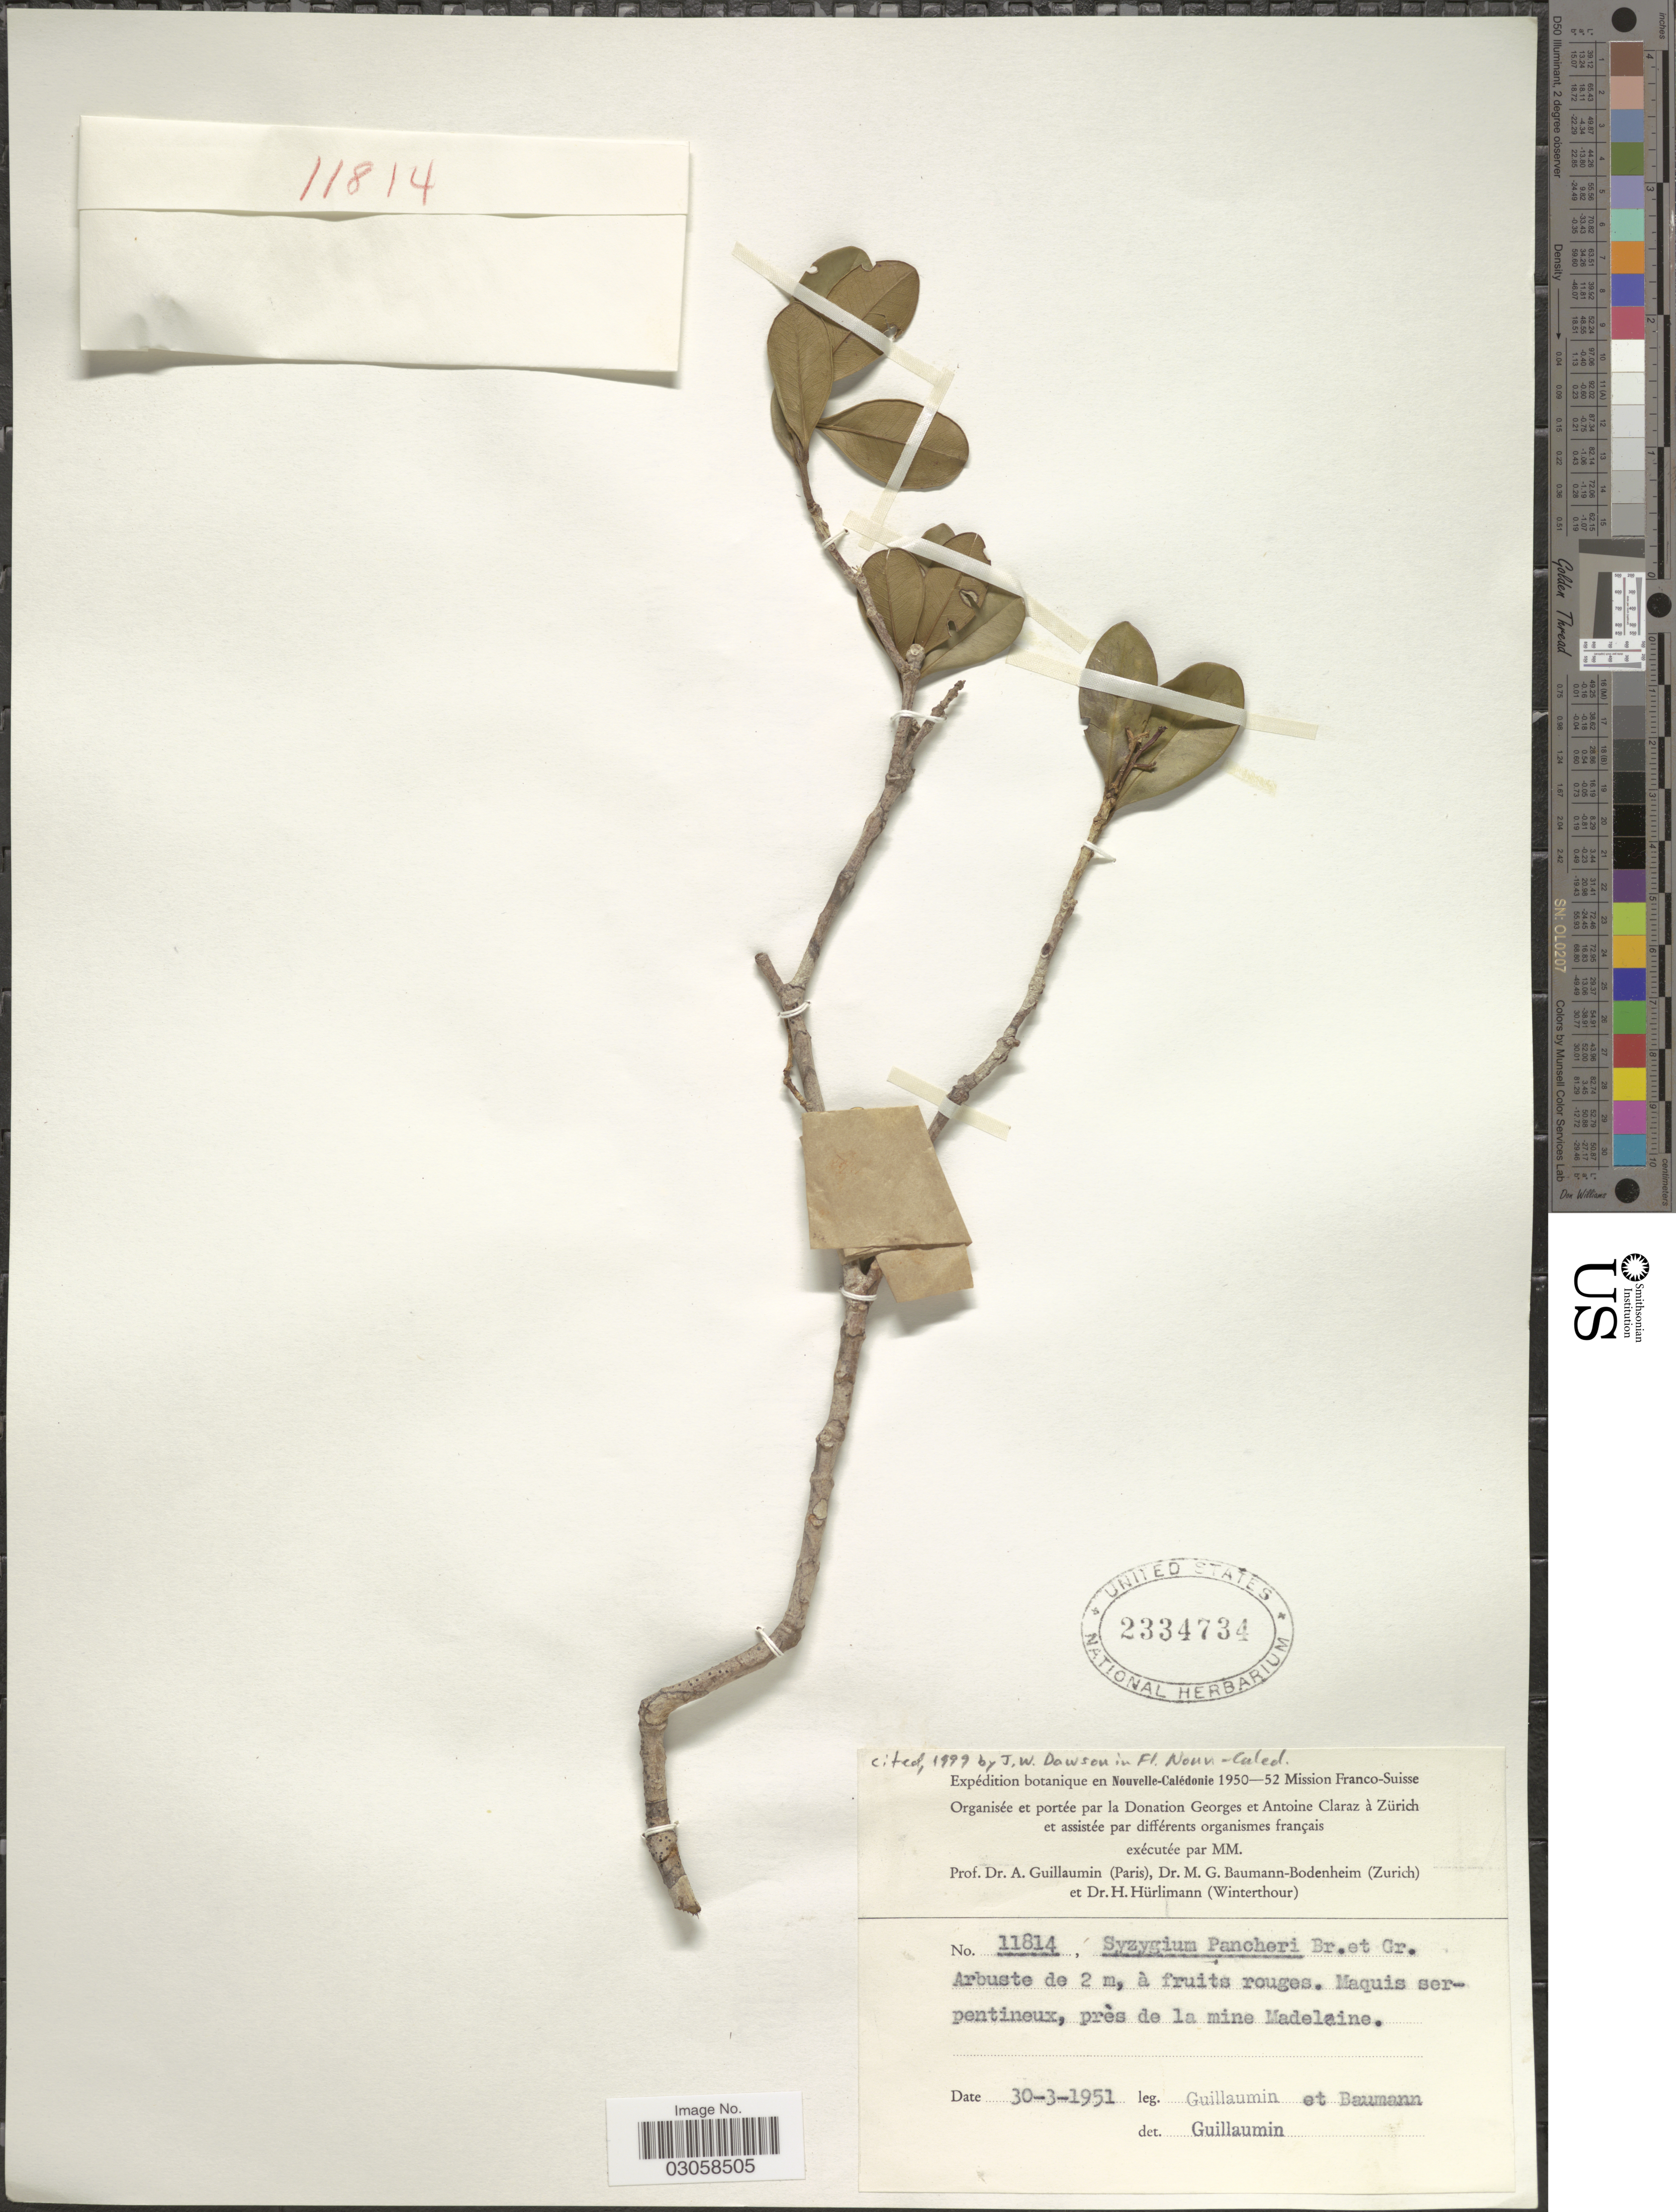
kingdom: Plantae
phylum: Tracheophyta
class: Magnoliopsida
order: Myrtales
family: Myrtaceae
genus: Syzygium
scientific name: Syzygium pancheri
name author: Brongn. & Gris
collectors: A. Guillaumin & M. G. Baumann-Bodenheim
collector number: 11814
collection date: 1951-03-30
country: New Caledonia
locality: Nouvelle-Calédonie. Maquis serpentineux, près de la mine Madelaine.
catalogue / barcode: US 2334734